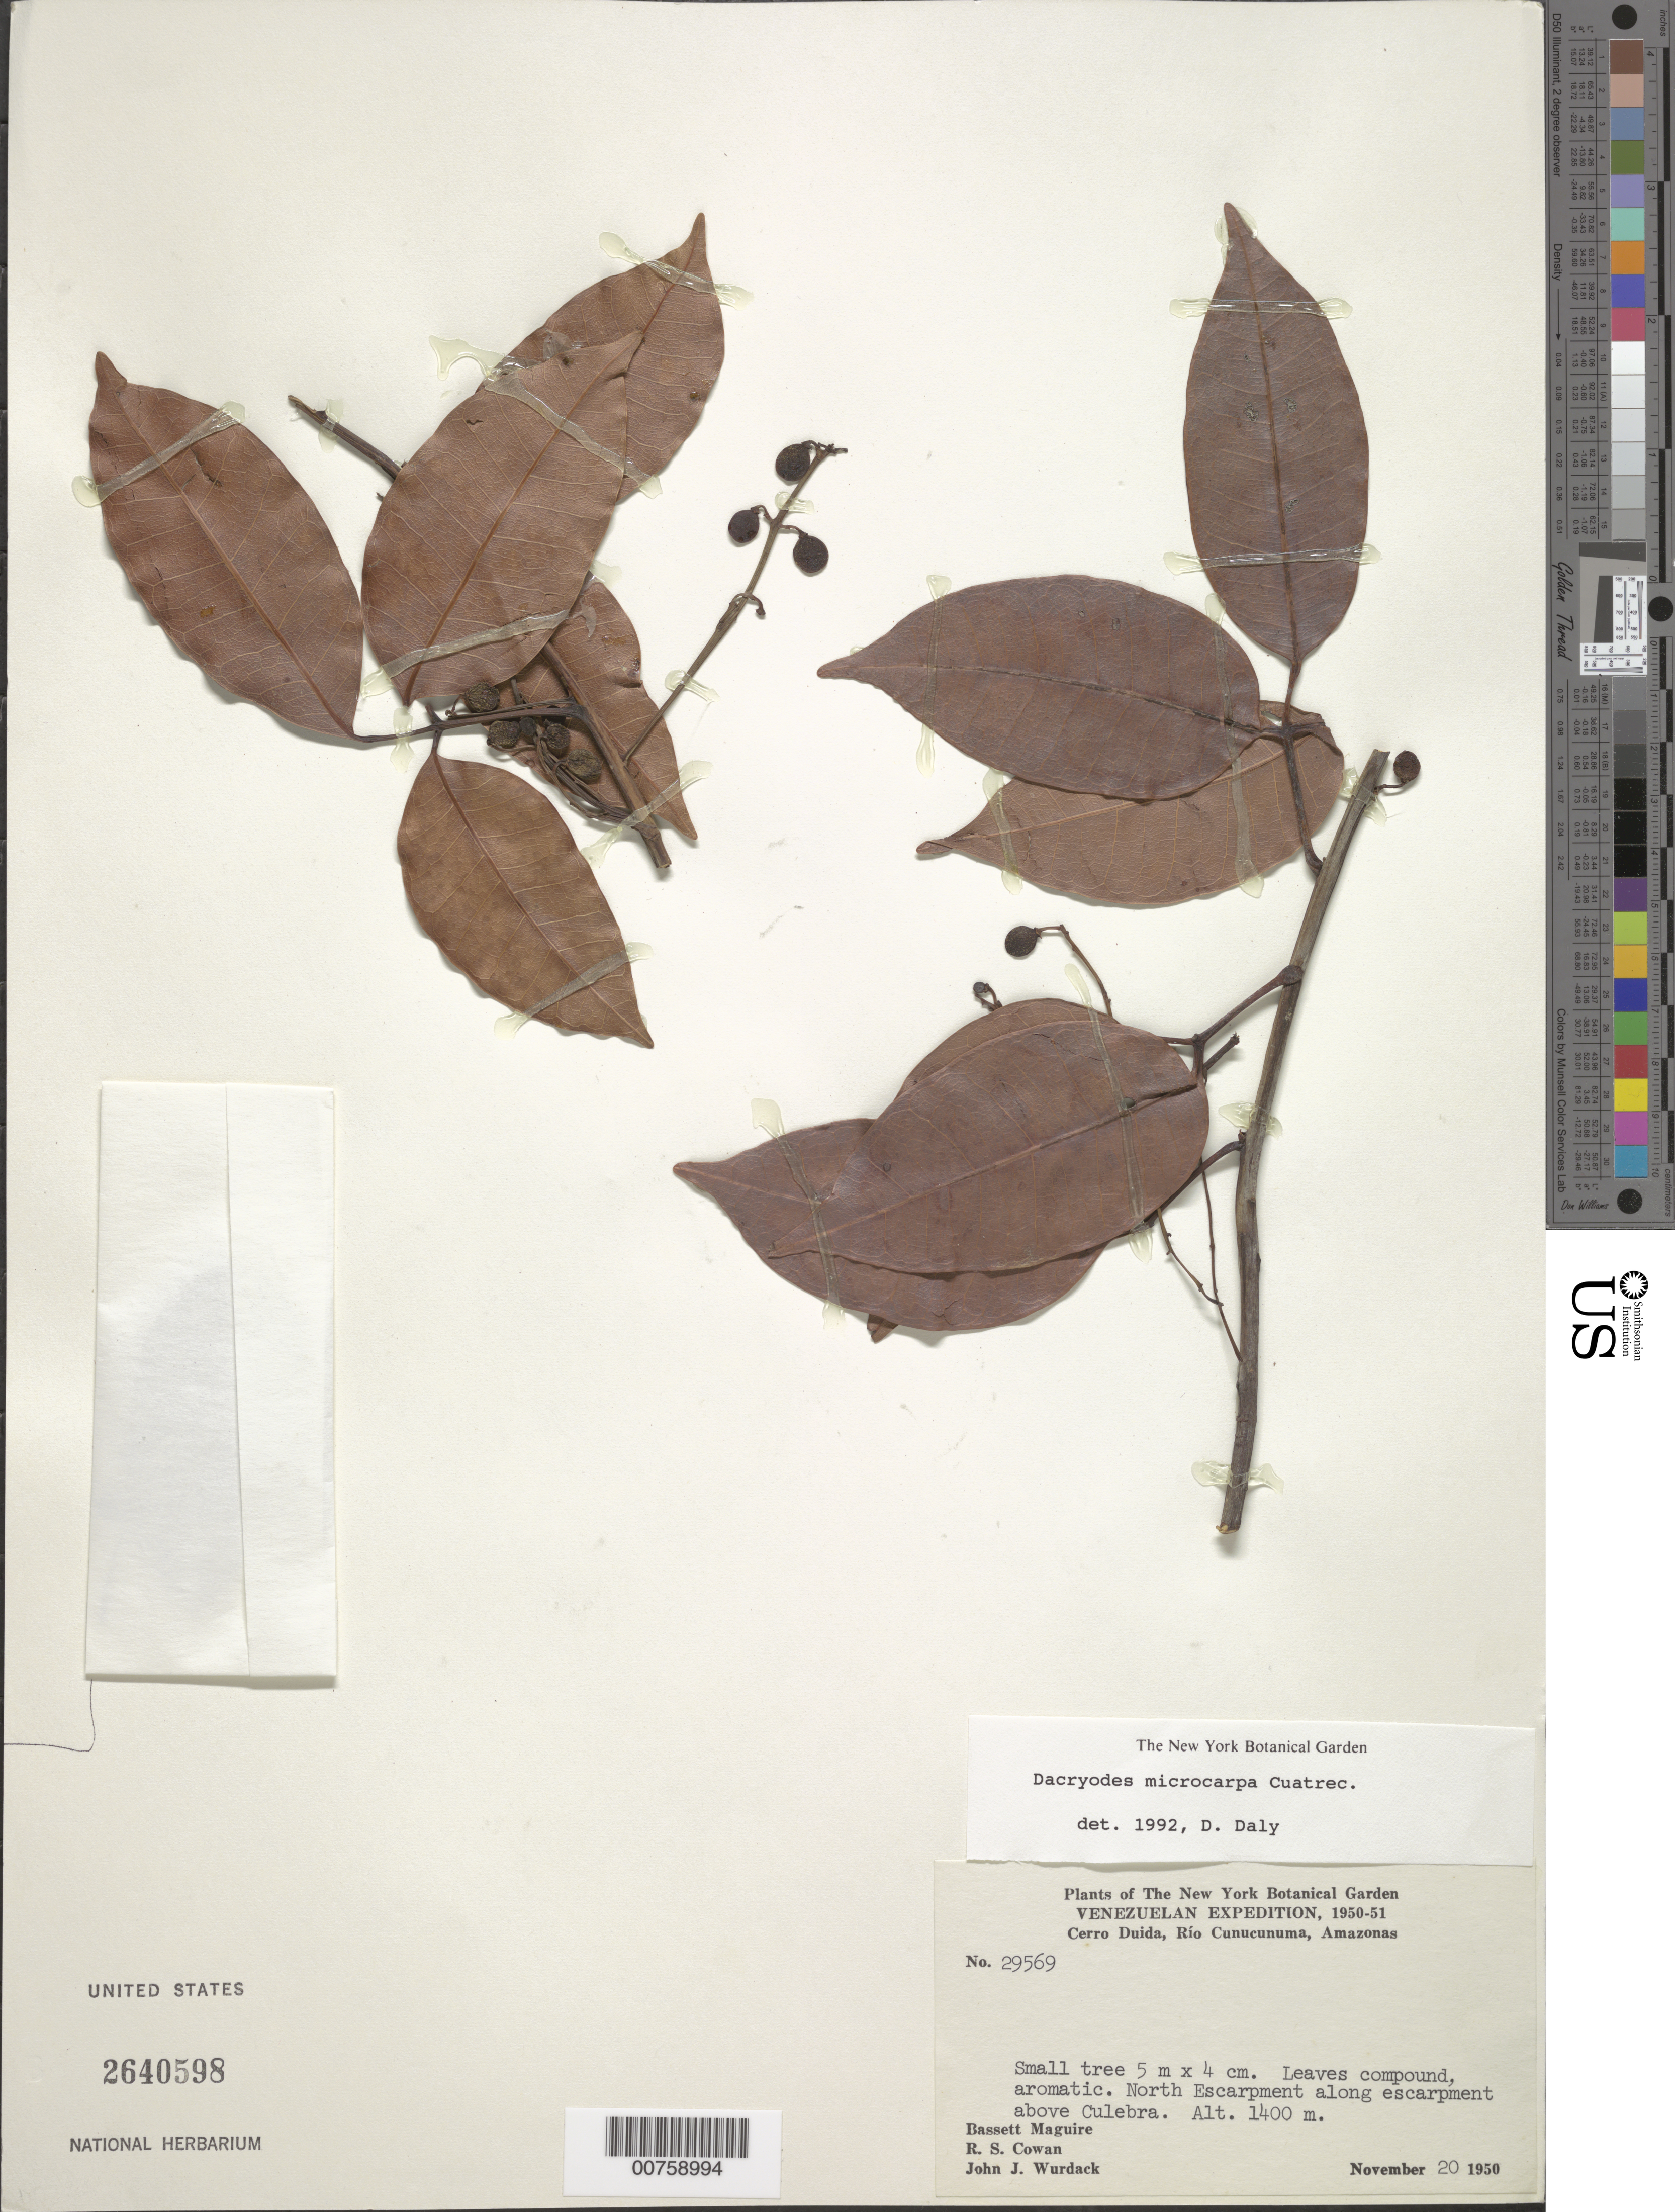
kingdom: Plantae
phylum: Tracheophyta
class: Magnoliopsida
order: Sapindales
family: Burseraceae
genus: Dacryodes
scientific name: Dacryodes microcarpa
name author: Cuatrec.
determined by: Daly, D. C.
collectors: B. Maguire, R. S. Cowan & J. J. Wurdack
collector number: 29569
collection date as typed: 20-Nov-50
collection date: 1950-11-20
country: Venezuela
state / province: Amazonas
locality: Cerro Duida, Río Cunucunuma, escarpment above Culebra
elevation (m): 1400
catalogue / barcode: US 2640598